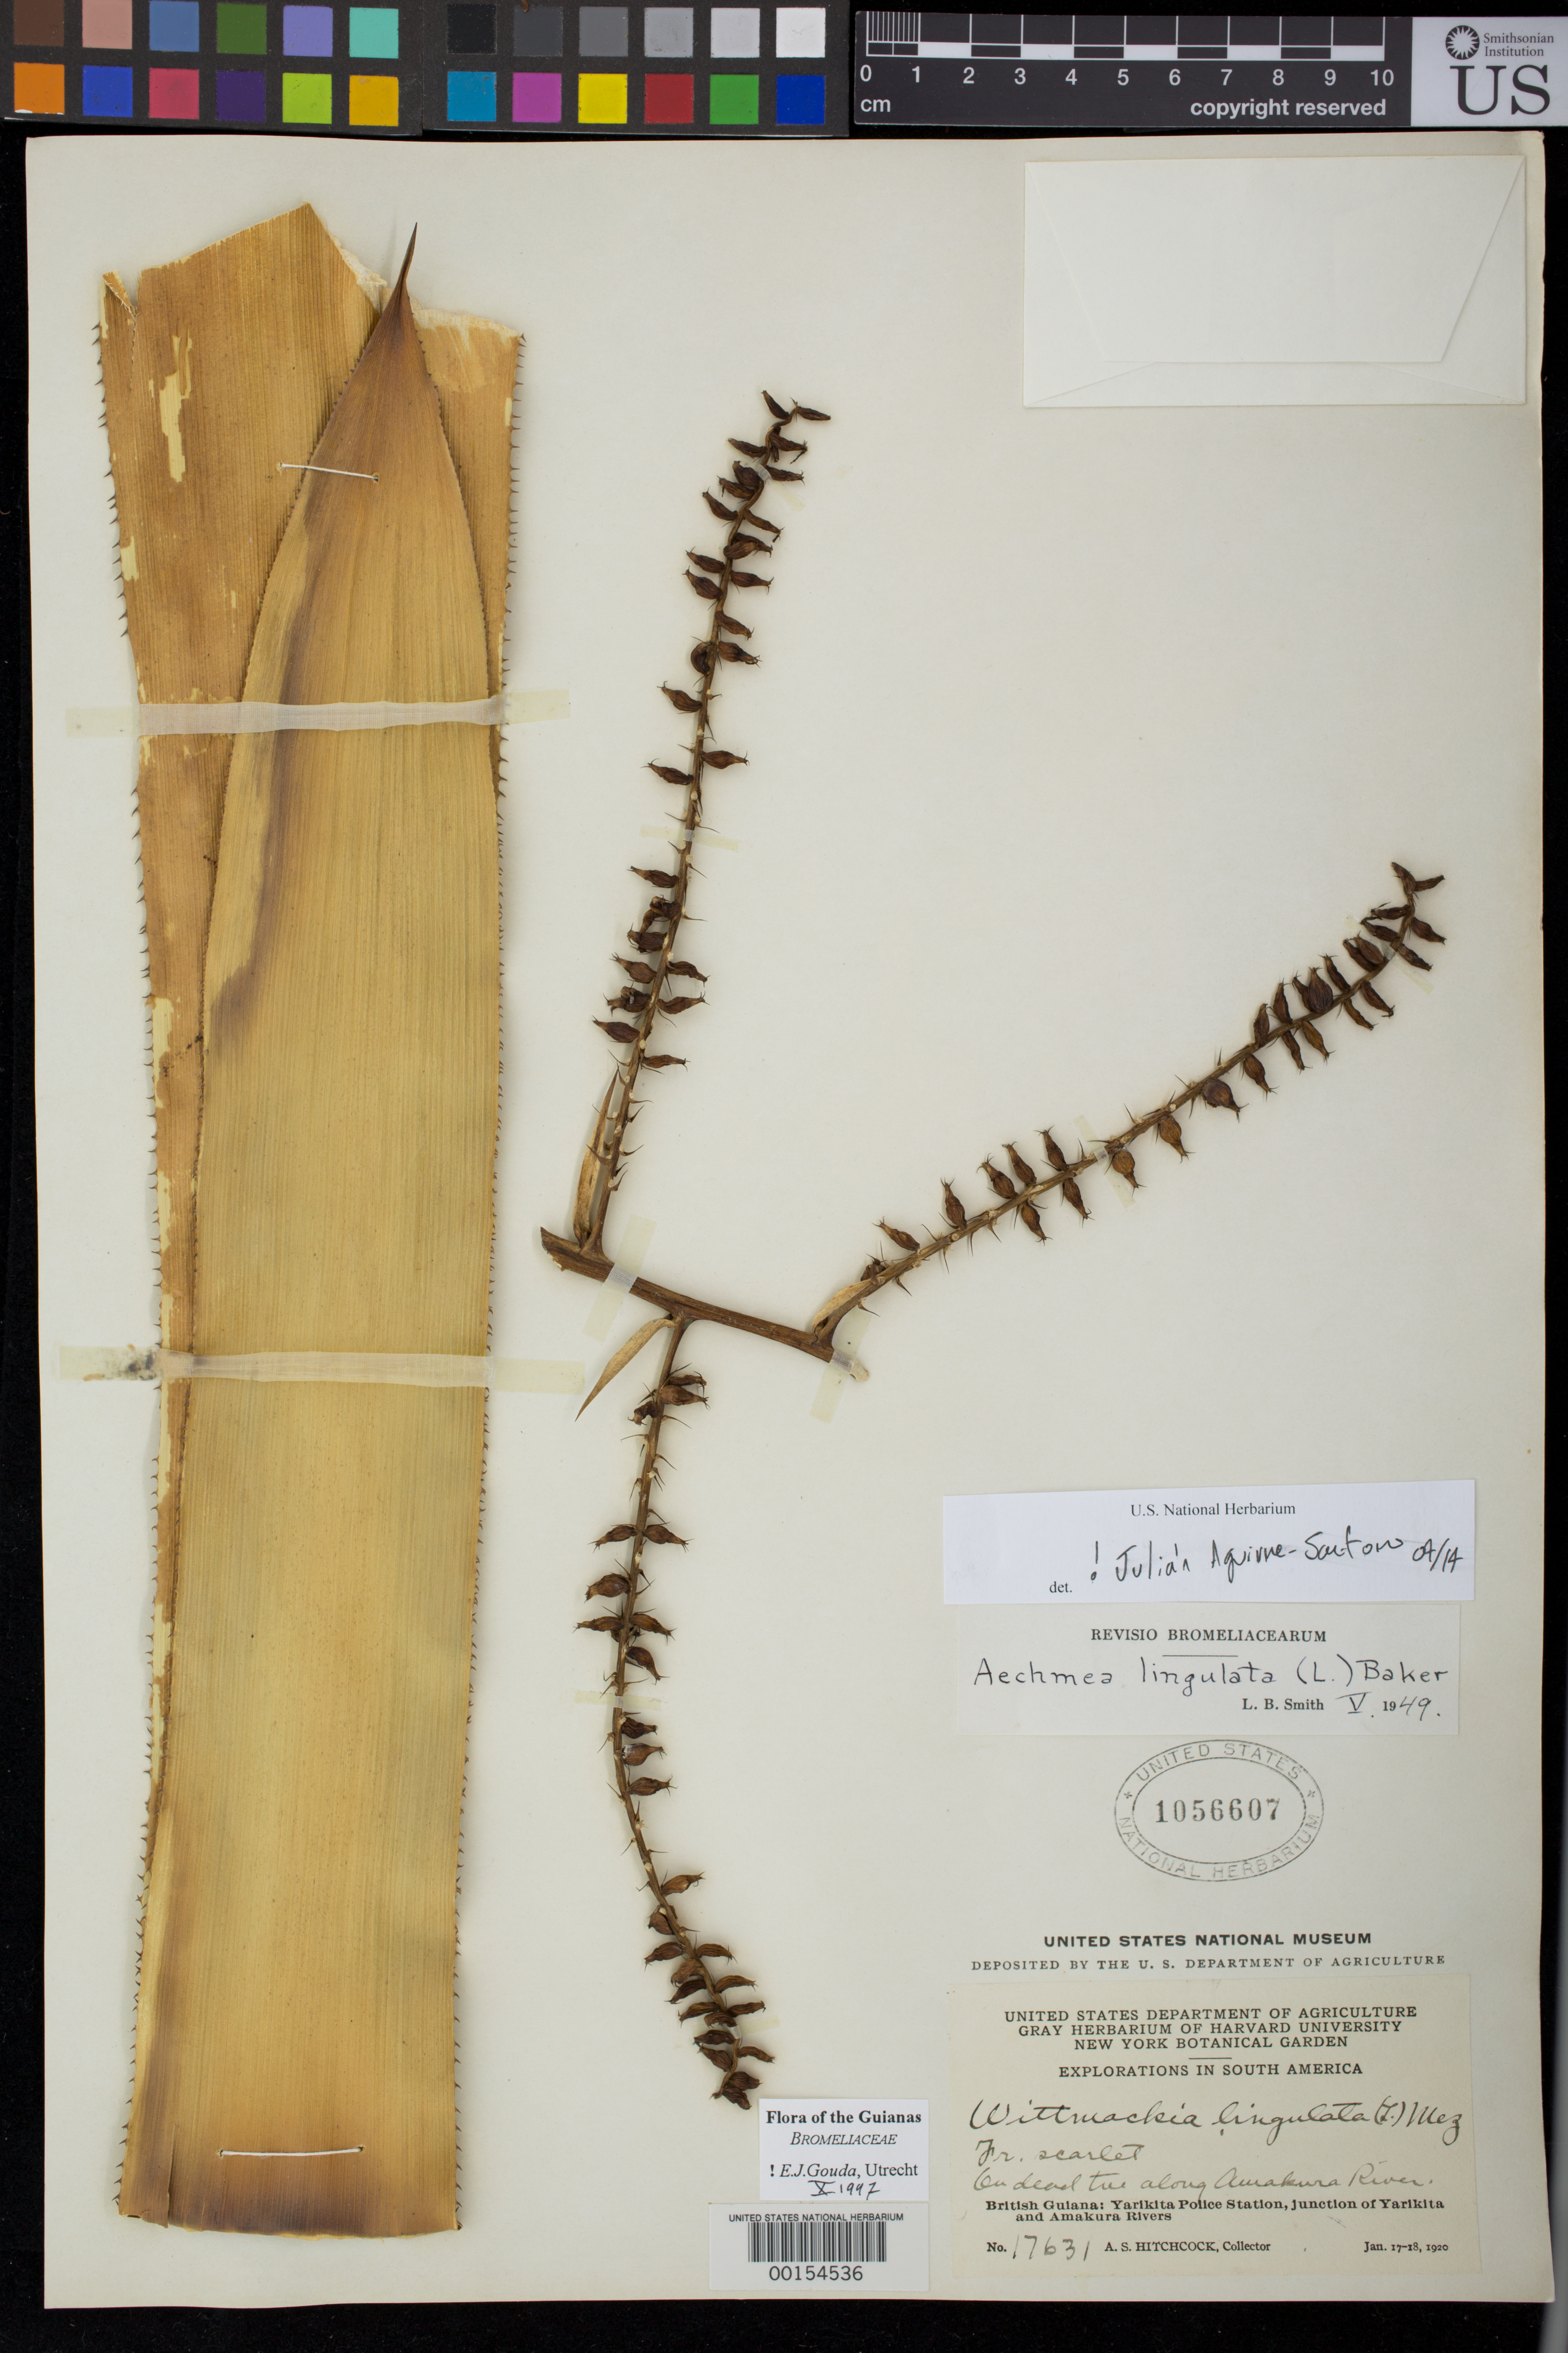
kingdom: Plantae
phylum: Tracheophyta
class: Liliopsida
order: Poales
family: Bromeliaceae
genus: Wittmackia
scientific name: Wittmackia lingulata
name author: (L.) Mez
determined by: Strong, Mark T., (BOT), Smithsonian Institution - National Museum of Natural History (UNITED STATES)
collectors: A. S. Hitchcock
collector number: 17631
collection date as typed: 17-Jan-20 to 18-Jan-20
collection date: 1920-01-17/1920-01-18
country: Guyana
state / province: Barima-Waini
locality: Yarikita Police Sta., junct. of Yarikita & Amakura Rivers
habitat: On dead tree along river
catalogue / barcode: US 1056607